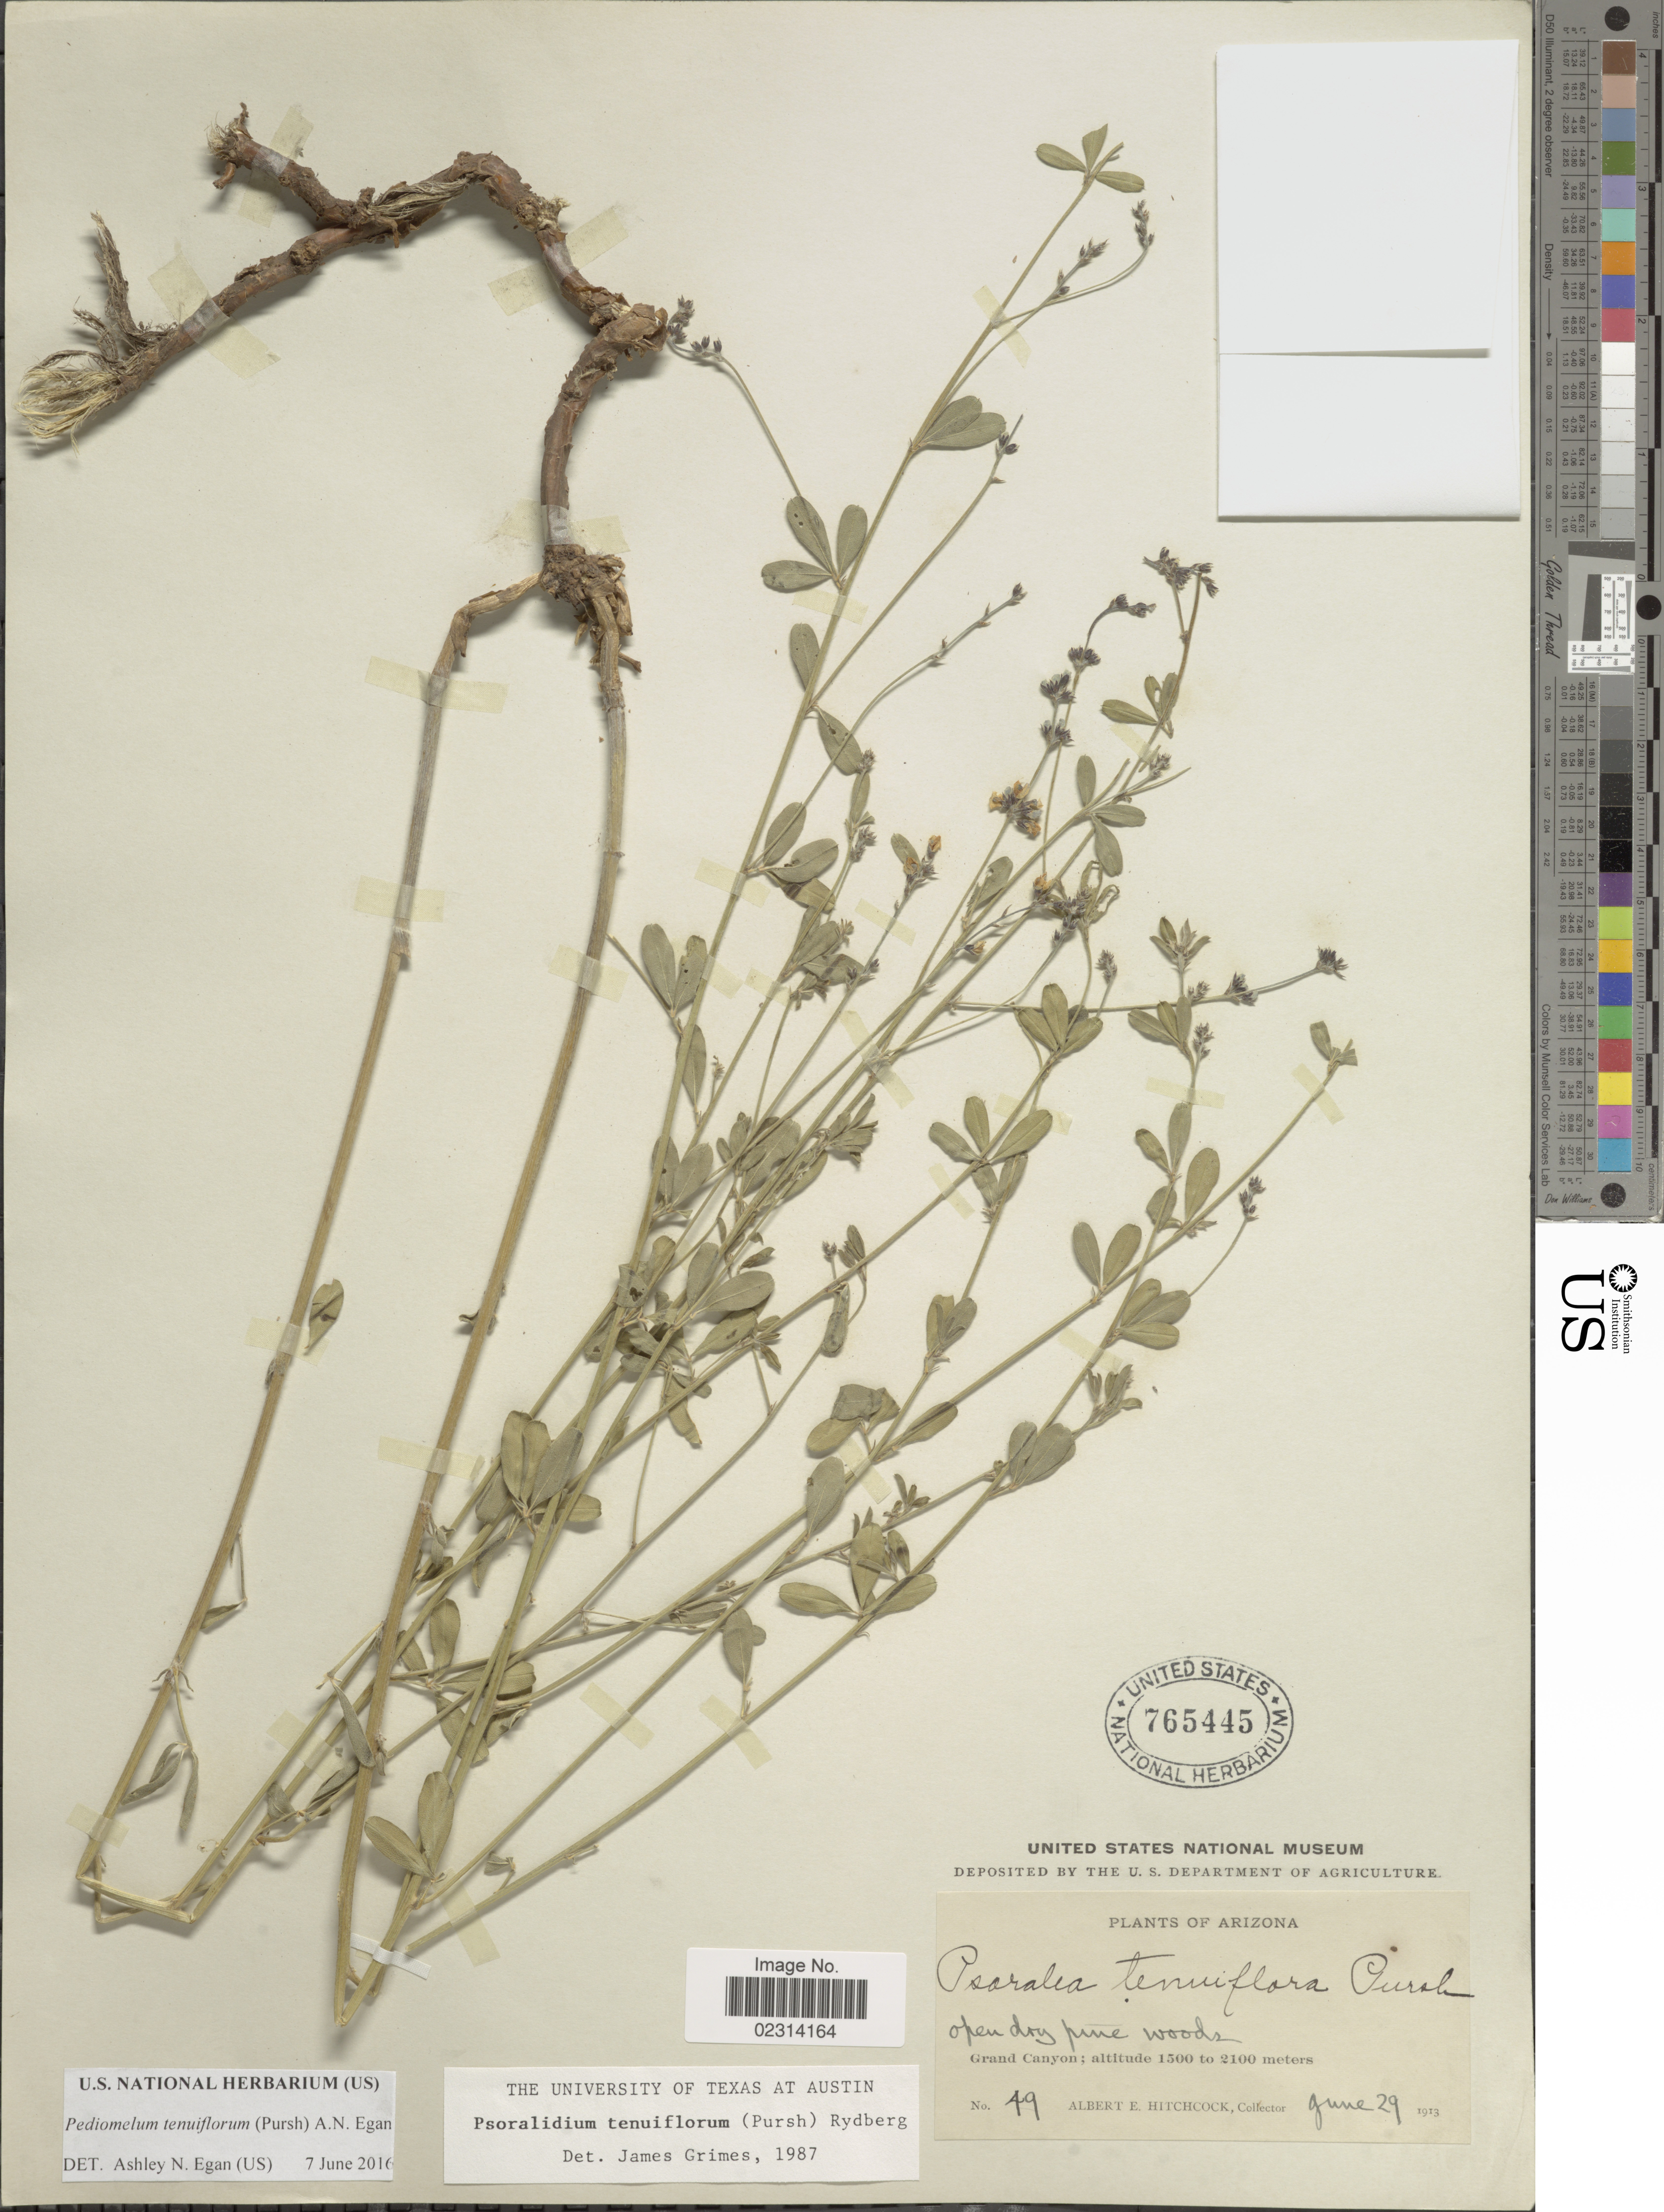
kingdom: Plantae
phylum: Tracheophyta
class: Magnoliopsida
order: Fabales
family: Fabaceae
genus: Psoralidium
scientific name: Psoralidium tenuiflorum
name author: (Pursh) Rydb.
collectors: A. Hitchcock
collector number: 49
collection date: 1913-06-29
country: United States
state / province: Arizona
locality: Grand Canyon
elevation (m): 1500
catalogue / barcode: US 765445